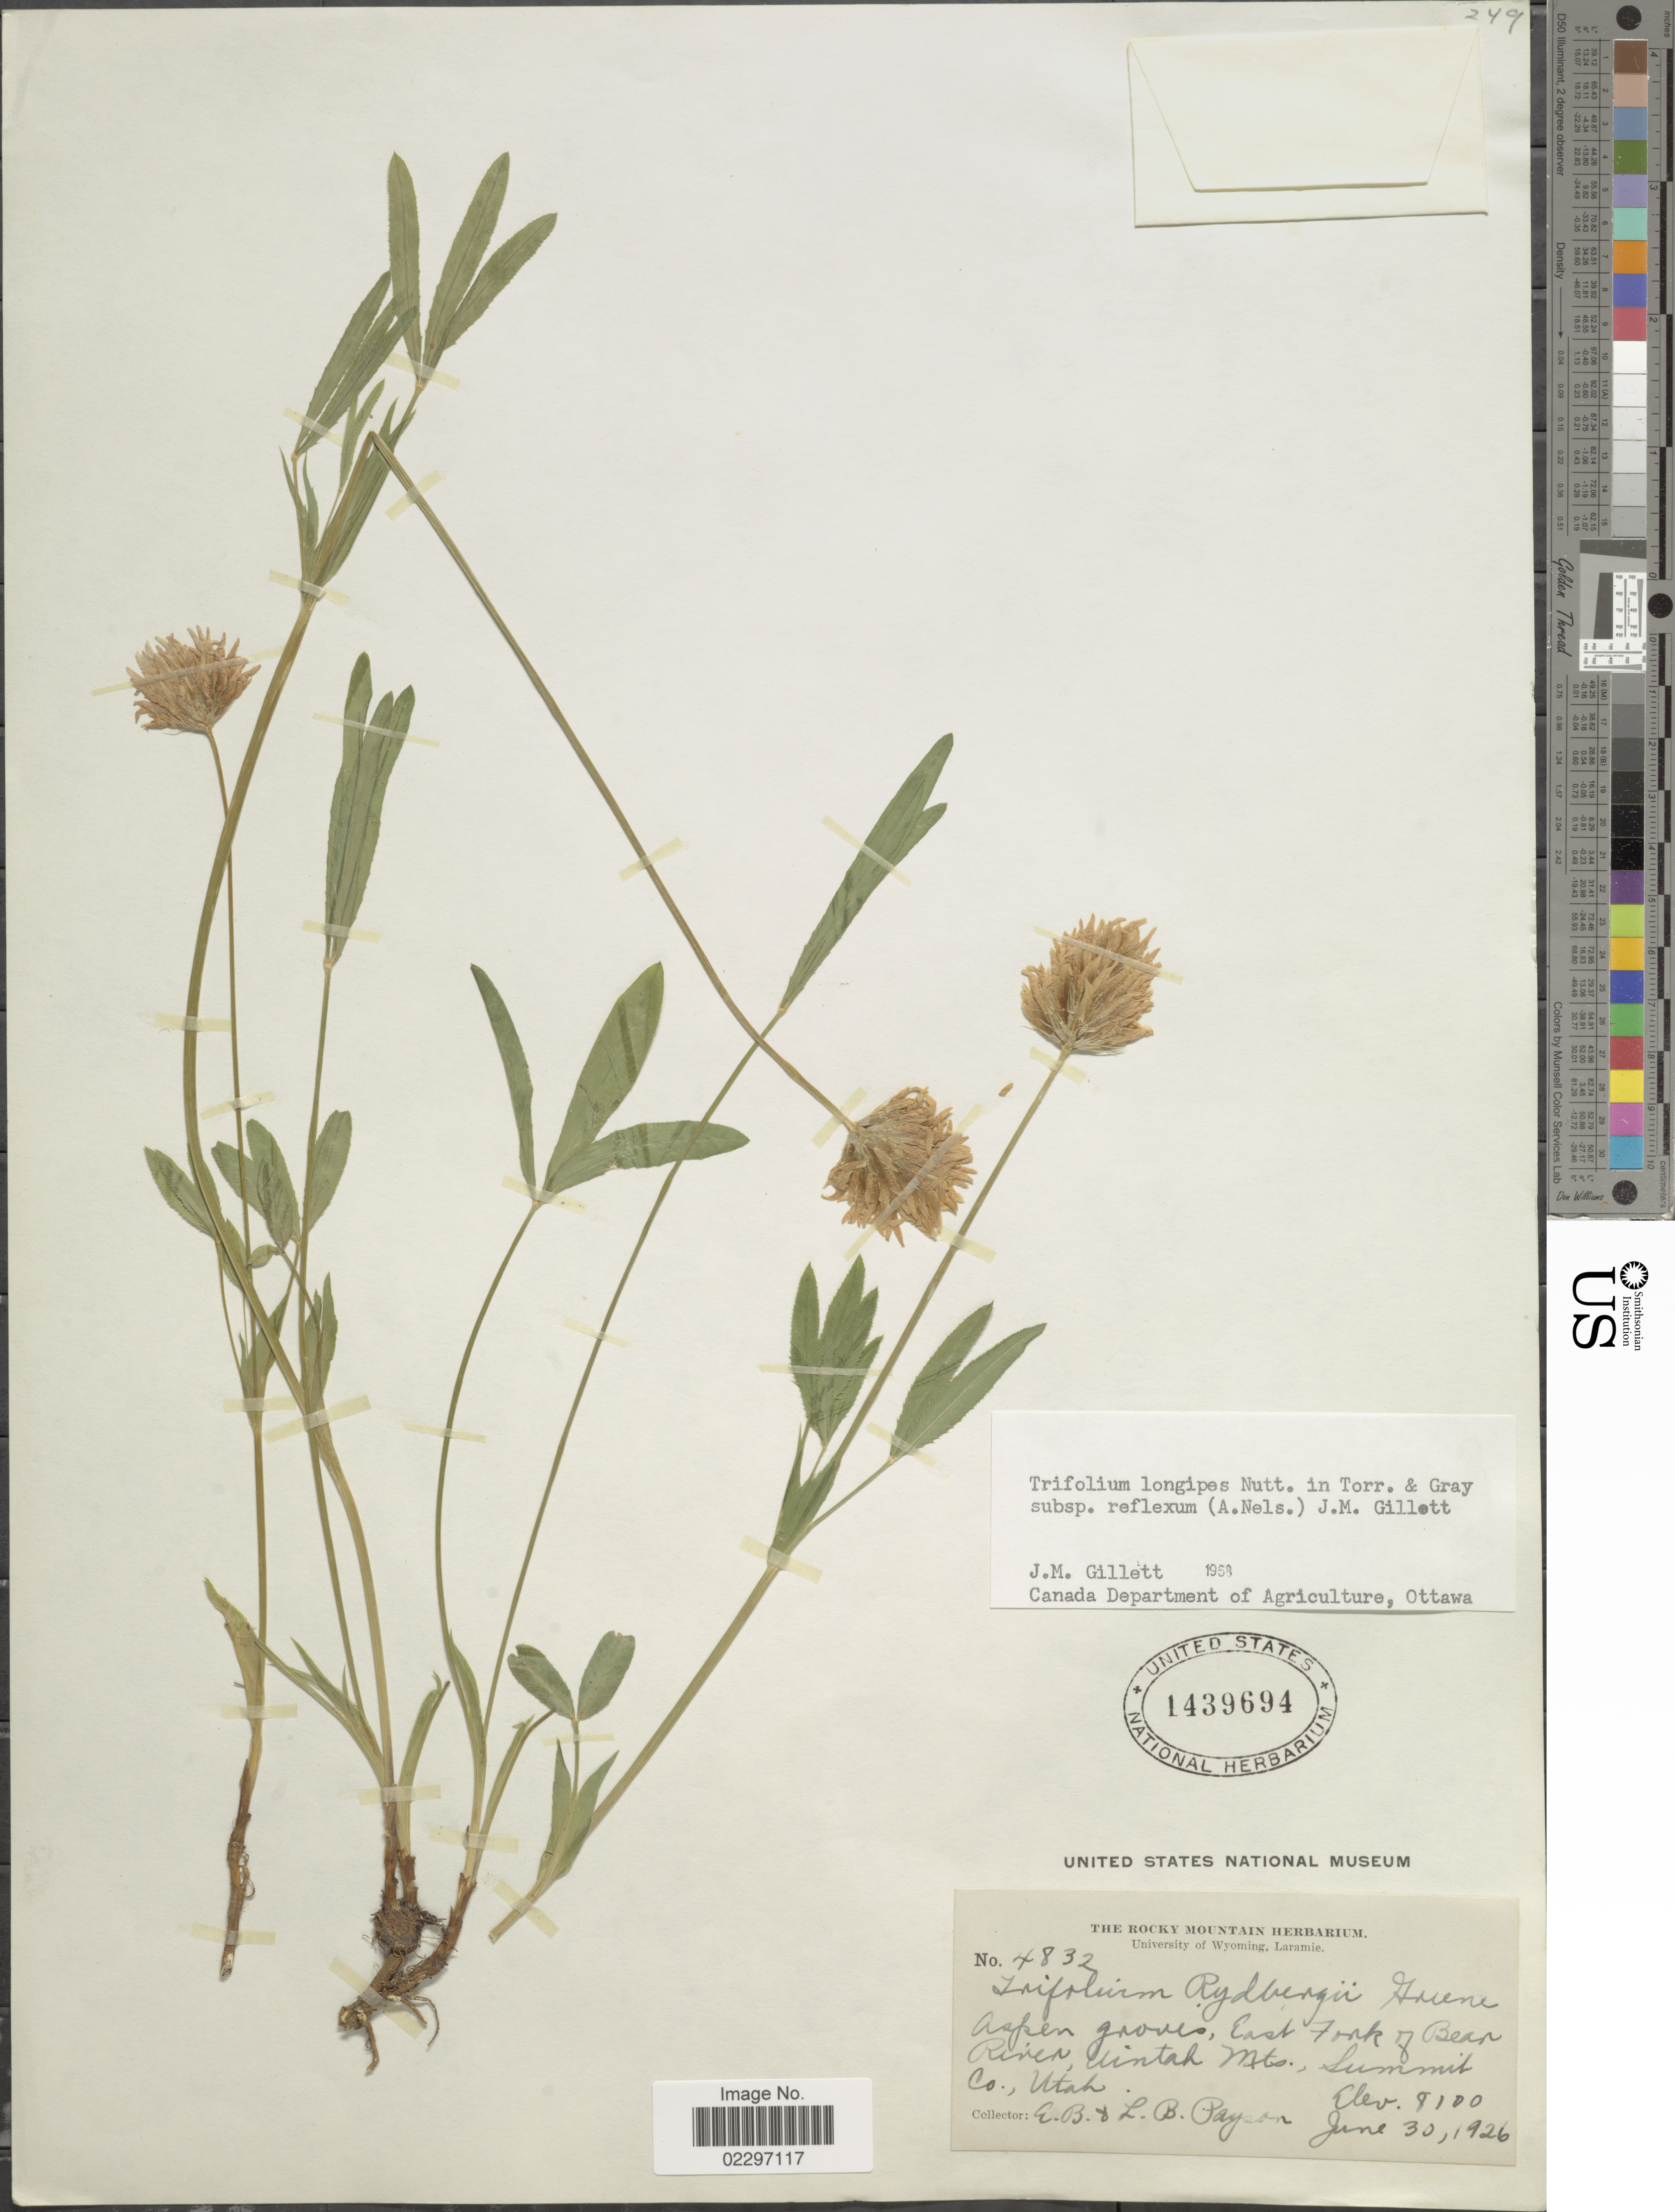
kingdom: Plantae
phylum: Tracheophyta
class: Magnoliopsida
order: Fabales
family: Fabaceae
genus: Trifolium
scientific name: Trifolium longipes subsp. reflexum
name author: (A. Nelson) J.M. Gillet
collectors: E. B. Payson & L. Payson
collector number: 4832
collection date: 1926-06-30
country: United States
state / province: Utah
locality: Aspen groves, East Fork of Bear River, Uintah Mts., Summit Co.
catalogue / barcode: US 1439694